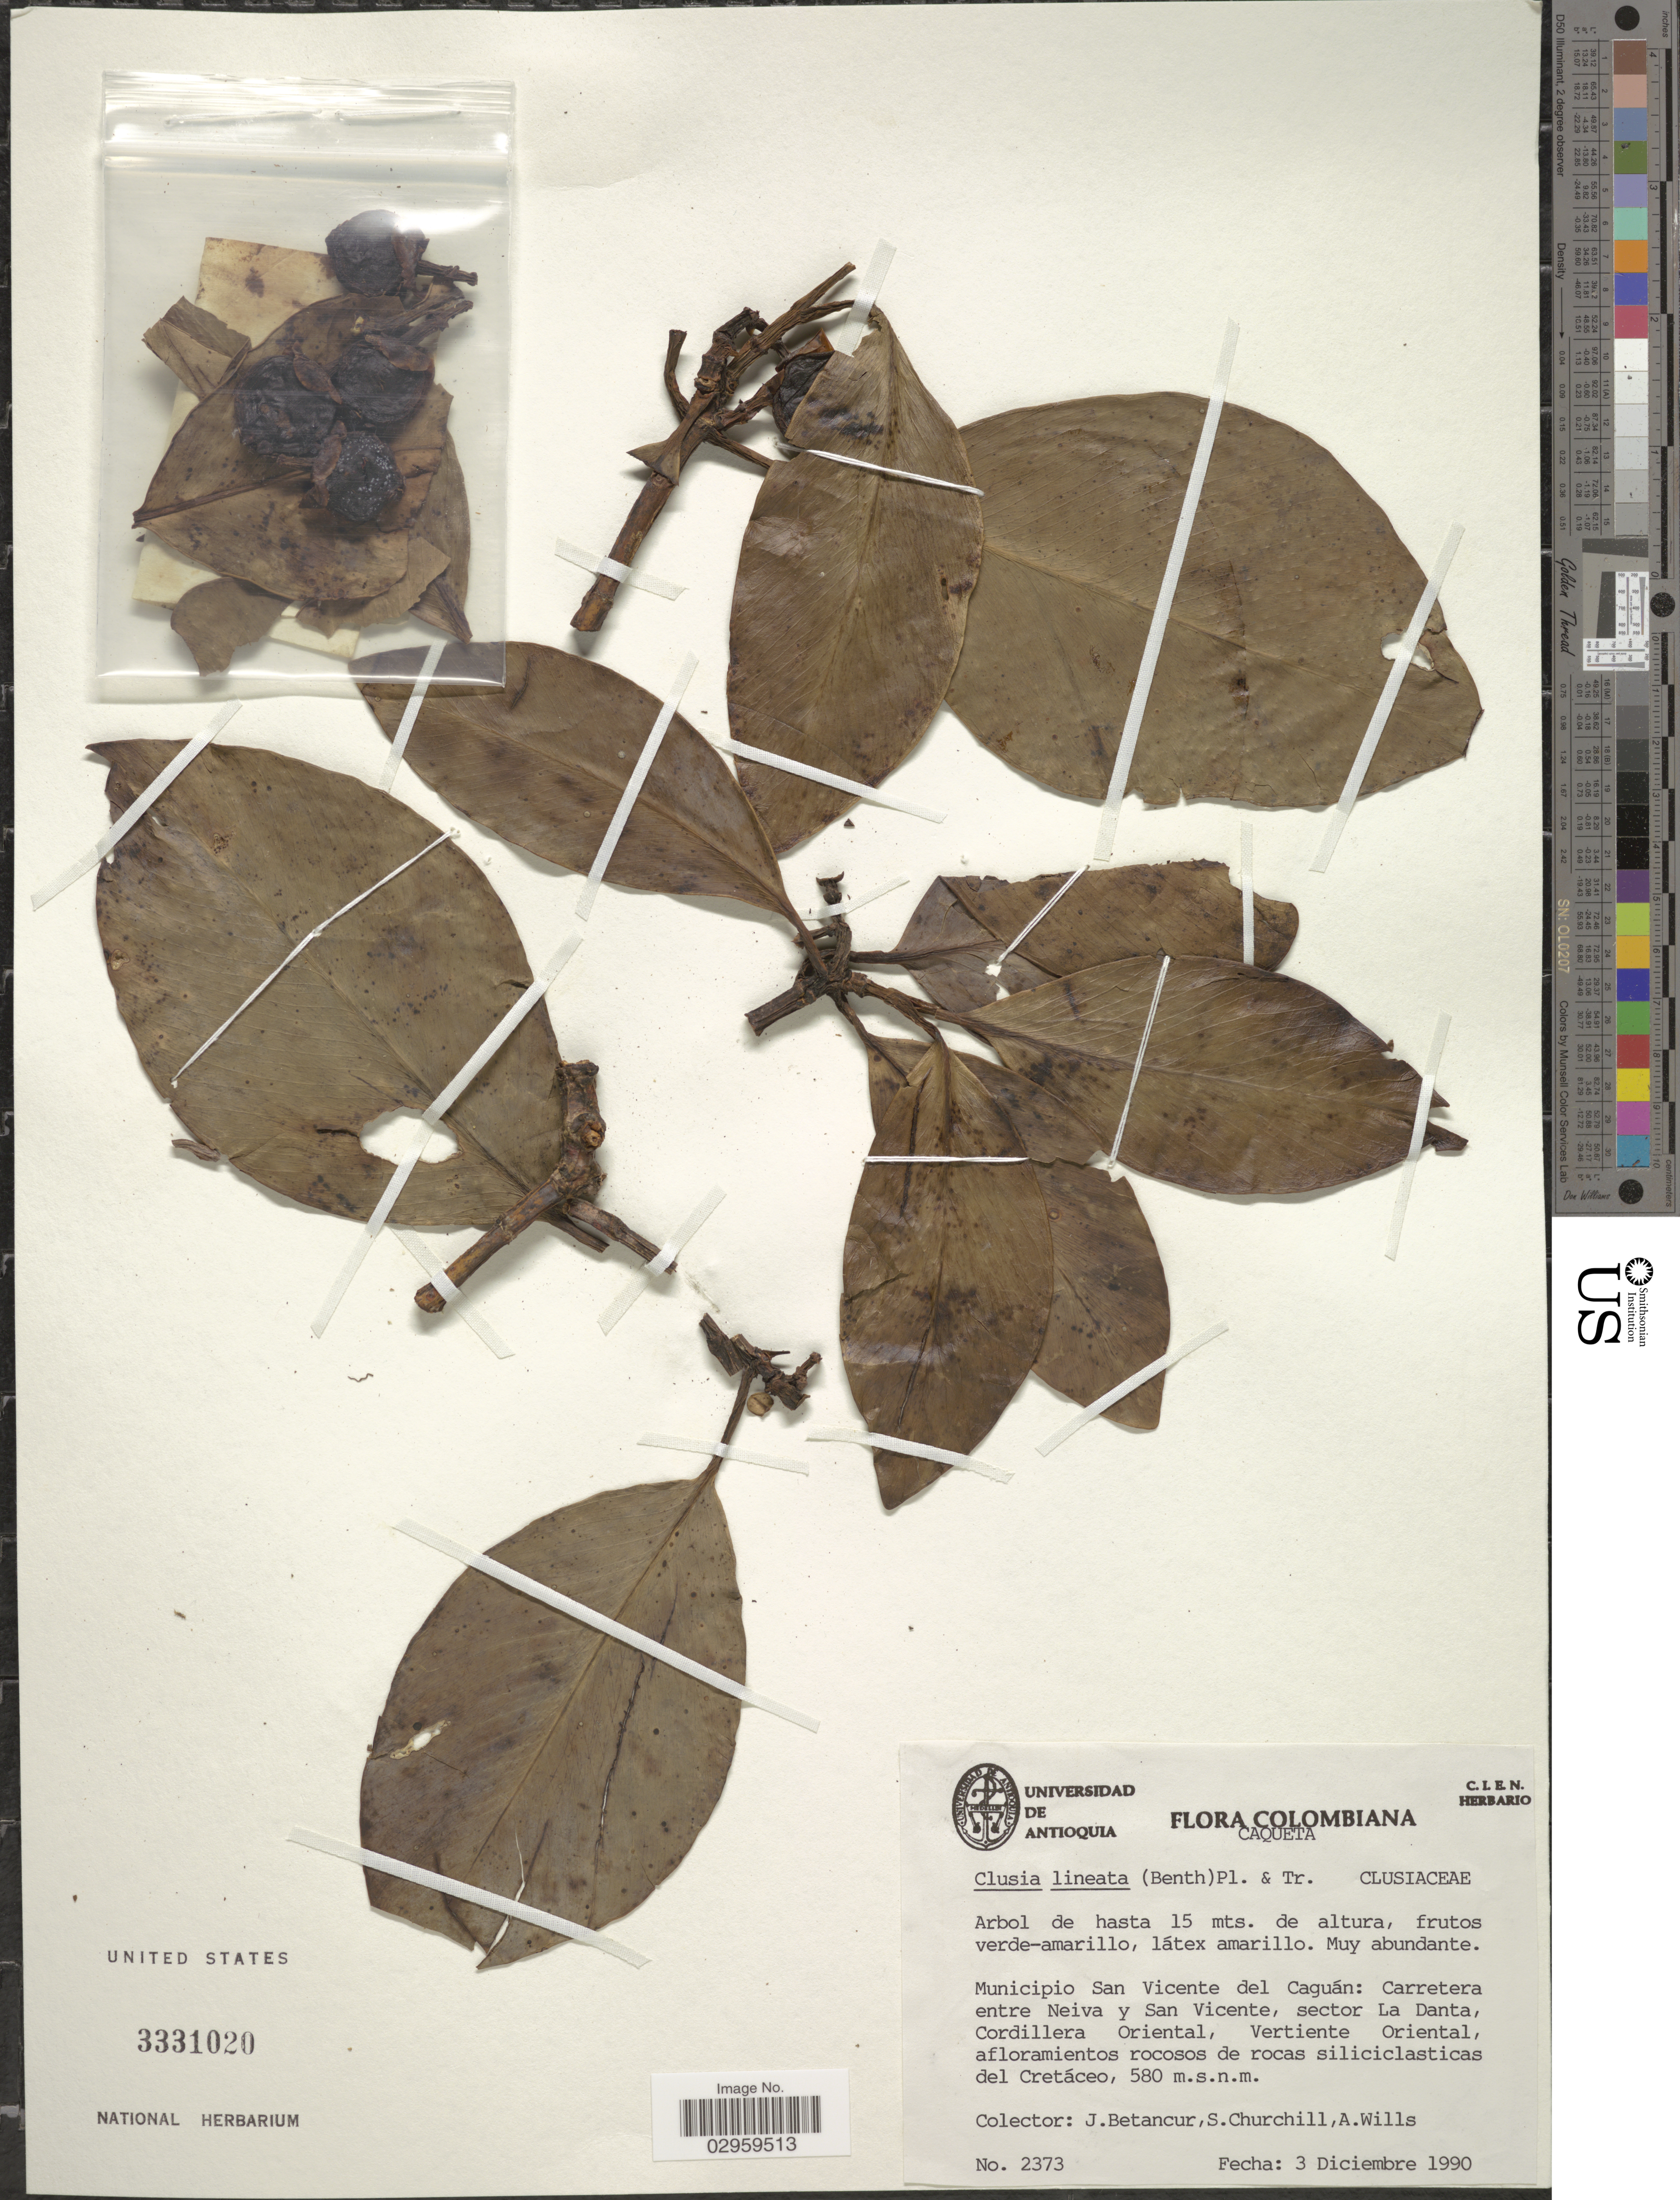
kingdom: Plantae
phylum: Tracheophyta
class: Magnoliopsida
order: Malpighiales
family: Clusiaceae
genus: Clusia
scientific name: Clusia lineata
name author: (Benth.) Planch. & Triana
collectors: J. Betancur, S. Churchill & A. Wills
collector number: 2373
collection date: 1990-12-03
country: Colombia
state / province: Caquetá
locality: Municipio San Vicente del Caguán: Carretera entre Neiva y San Vicente, sector La Danta, Cordillera Oriental, Vertiente Oriental, afloramientos rocosos de rocas siliciclasticas del Cretáceo.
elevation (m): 580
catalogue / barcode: US 3331020